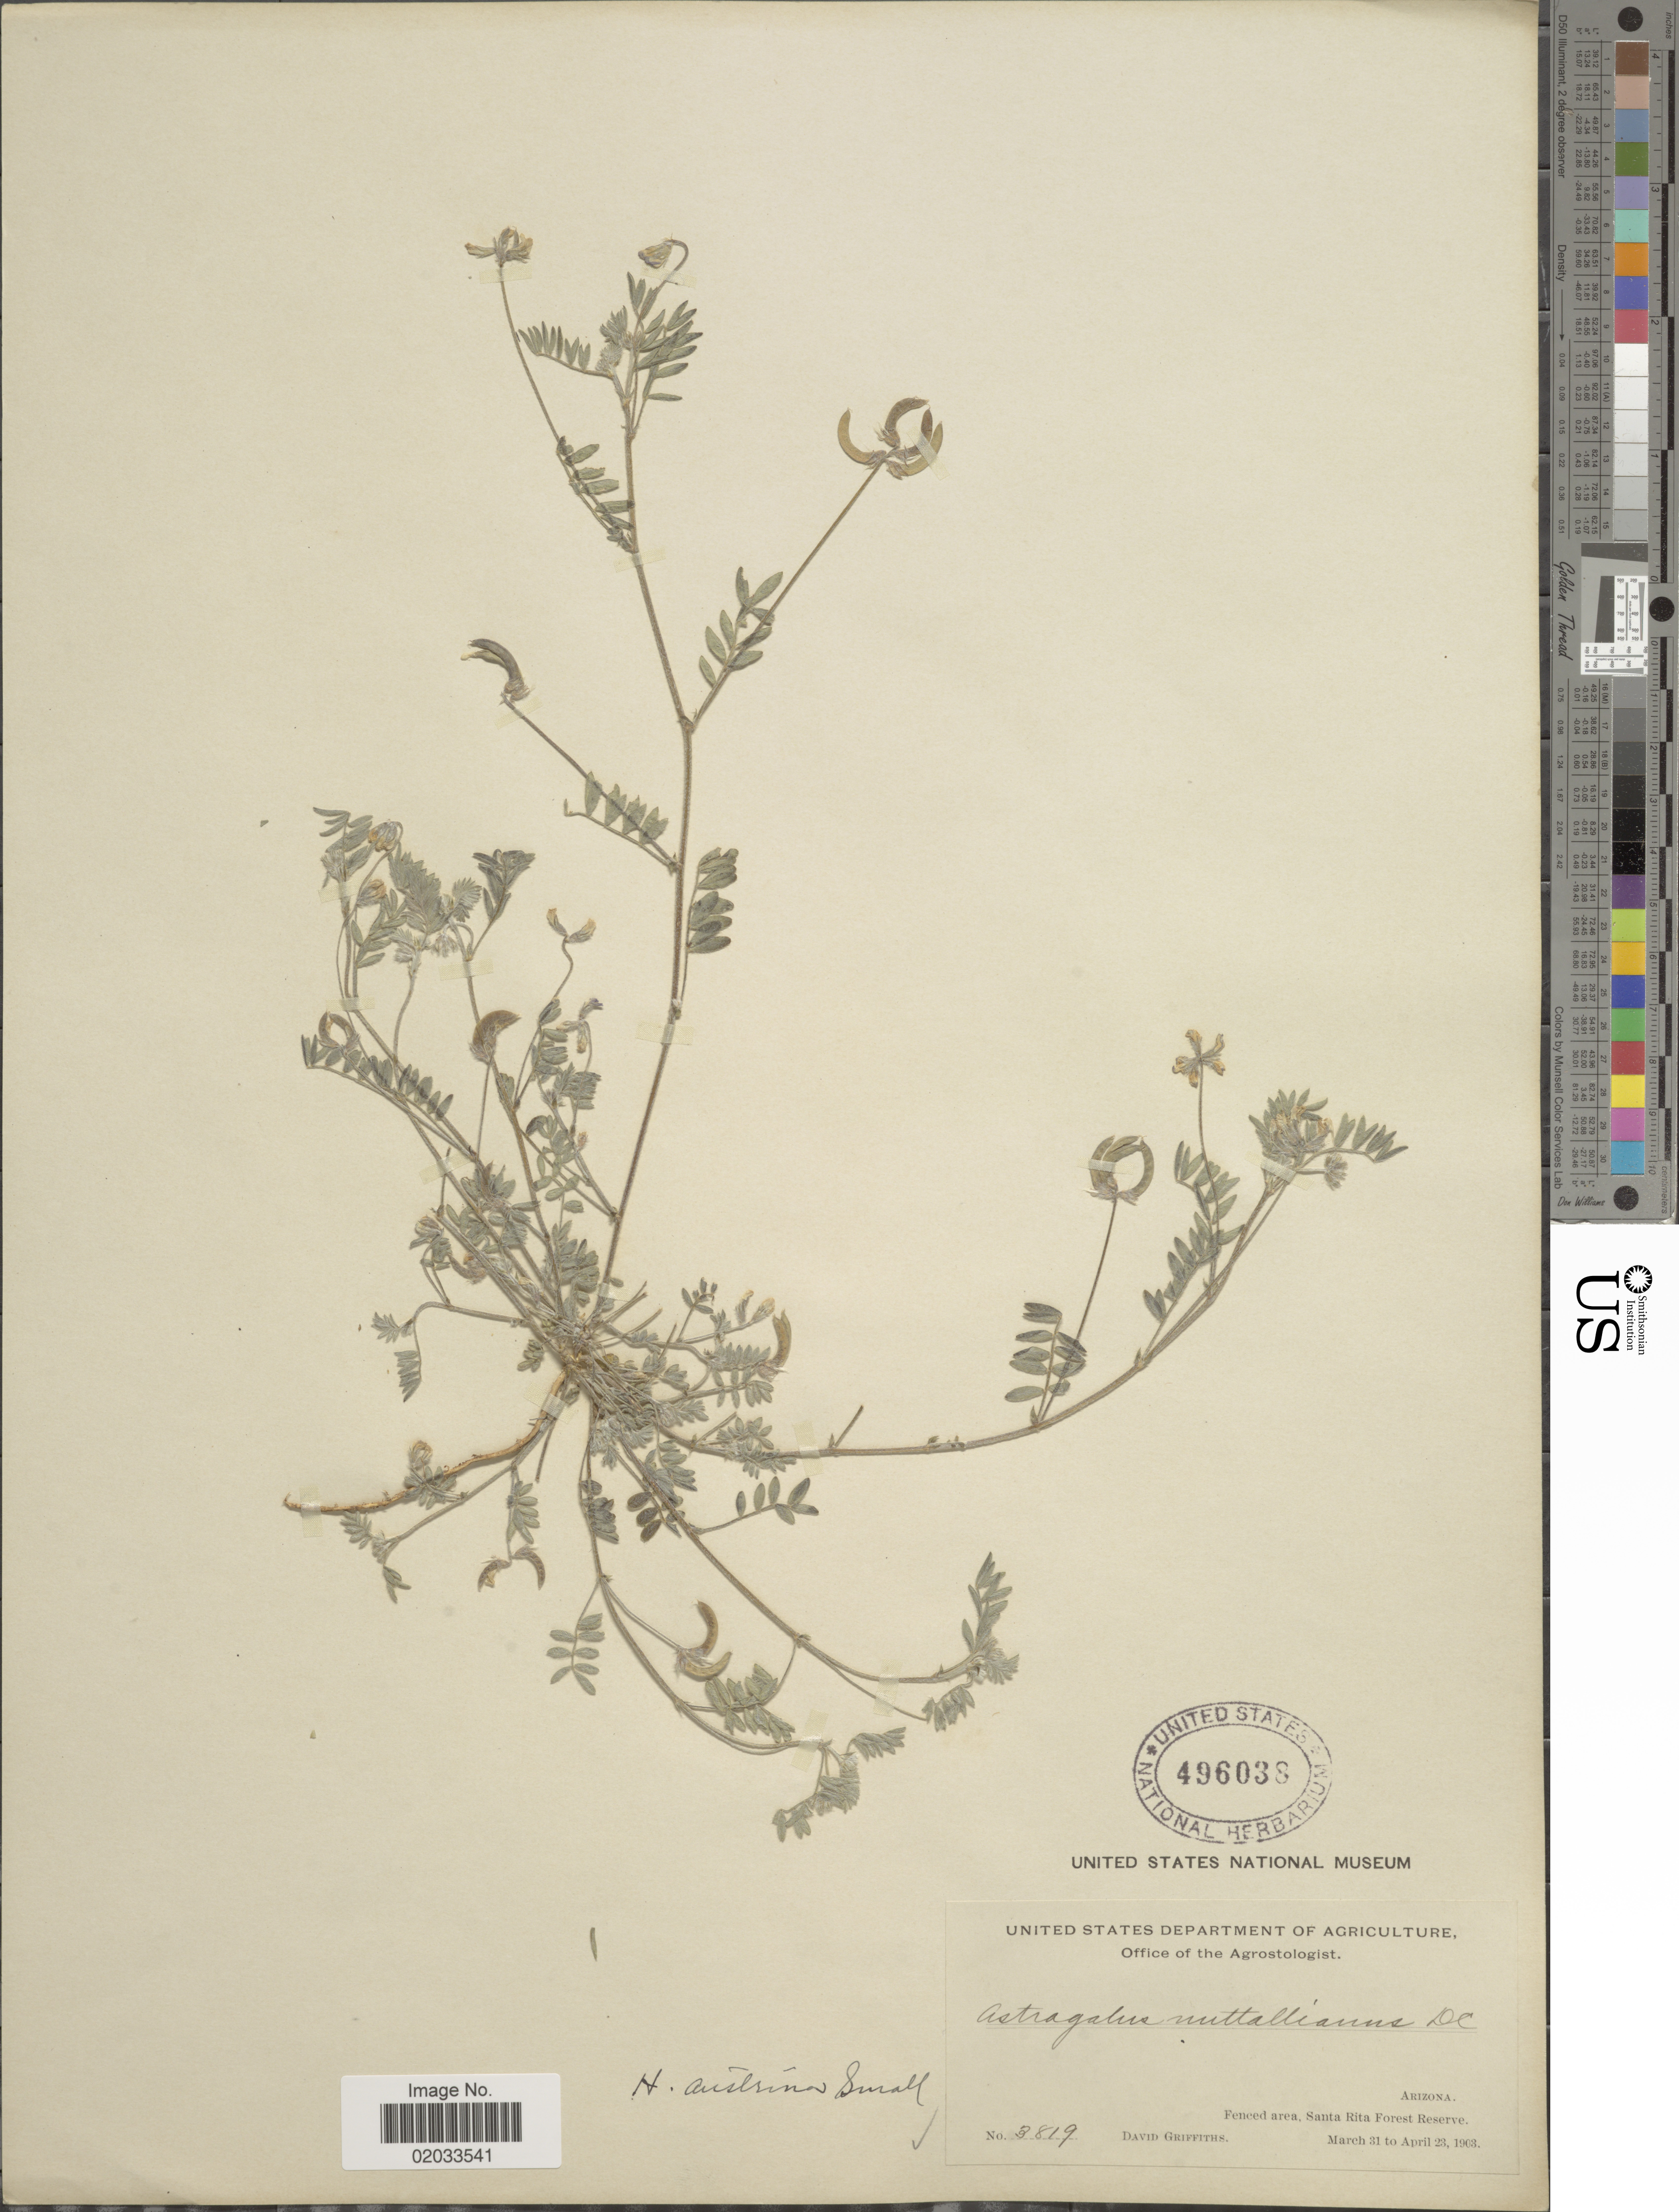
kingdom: Plantae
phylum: Tracheophyta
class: Magnoliopsida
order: Fabales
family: Fabaceae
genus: Astragalus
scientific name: Astragalus emoryanus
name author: (Rydb.) Cory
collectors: D. Griffiths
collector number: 3819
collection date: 1903-03-31/1903-04-23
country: United States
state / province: Arizona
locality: Fenced area, Santa Rita Forest Reserve.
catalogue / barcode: US 496038